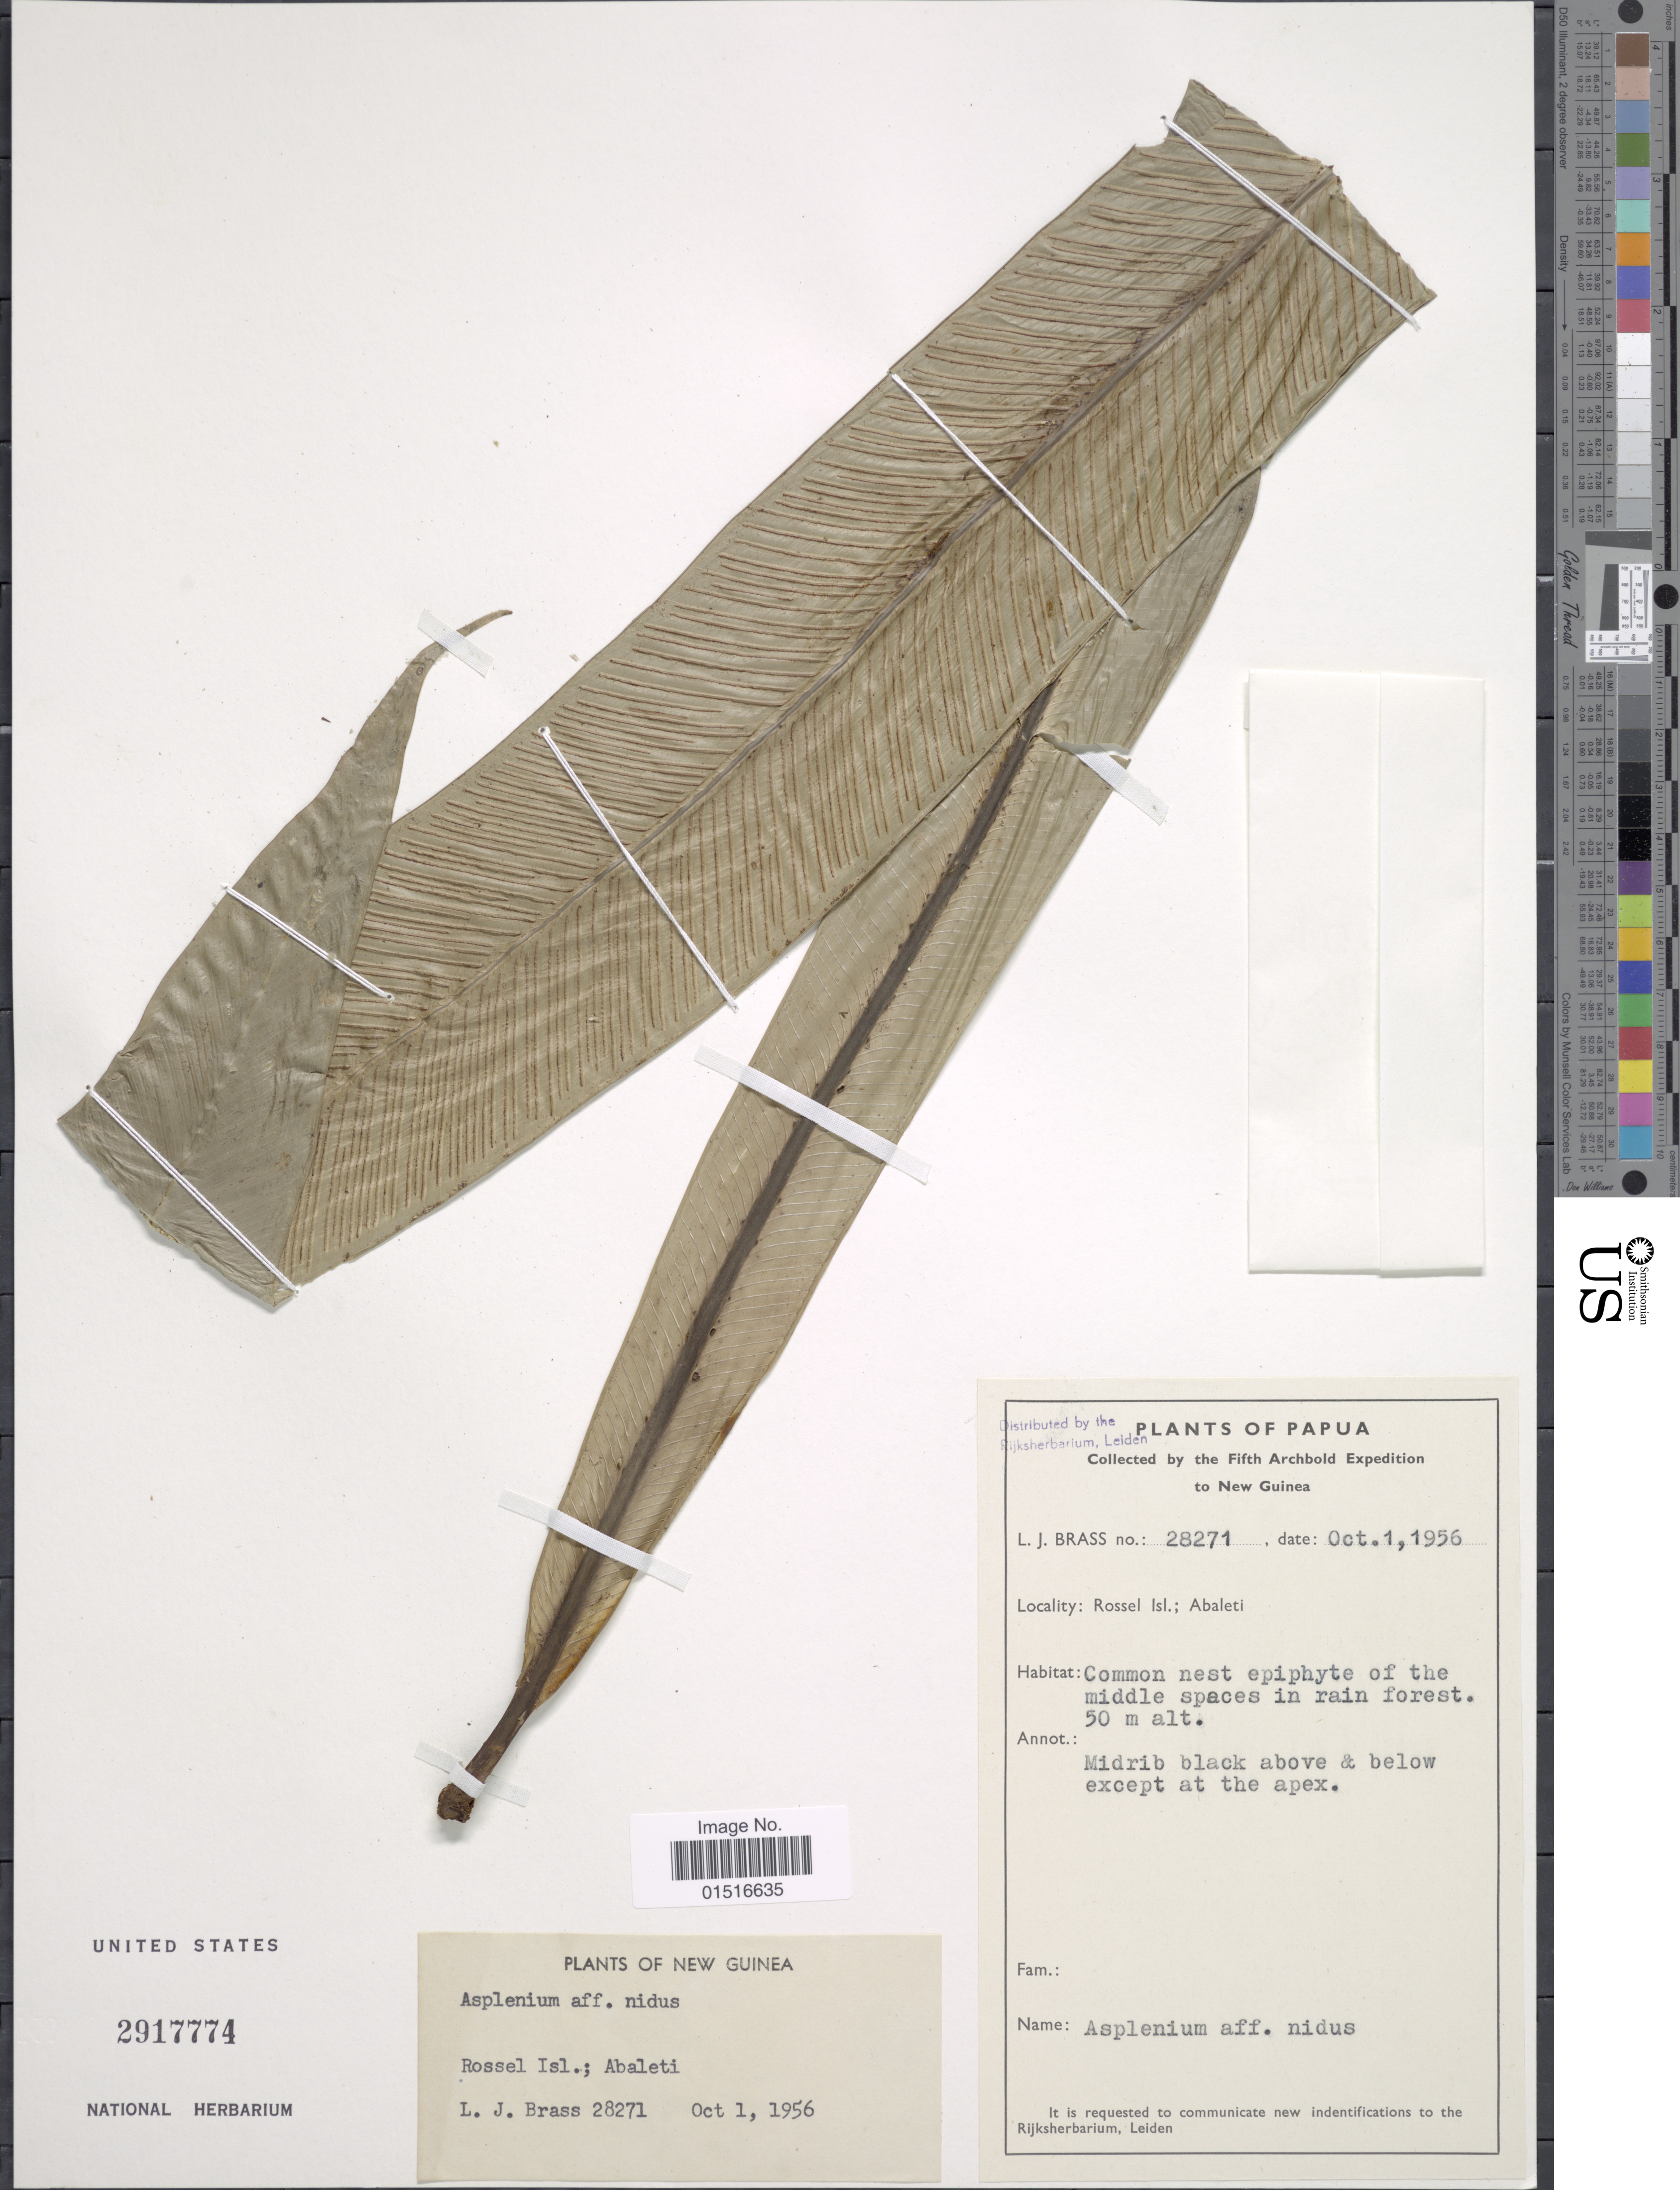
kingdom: Plantae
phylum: Tracheophyta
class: Polypodiopsida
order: Polypodiales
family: Aspleniaceae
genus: Asplenium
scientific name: Asplenium nidus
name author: L.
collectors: L. J. Brass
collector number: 28271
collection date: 1956-10-01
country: Papua New Guinea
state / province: Milne Bay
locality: New Guinea, Rossel Isl.; Abaleti, Papua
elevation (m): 50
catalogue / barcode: US 2917774